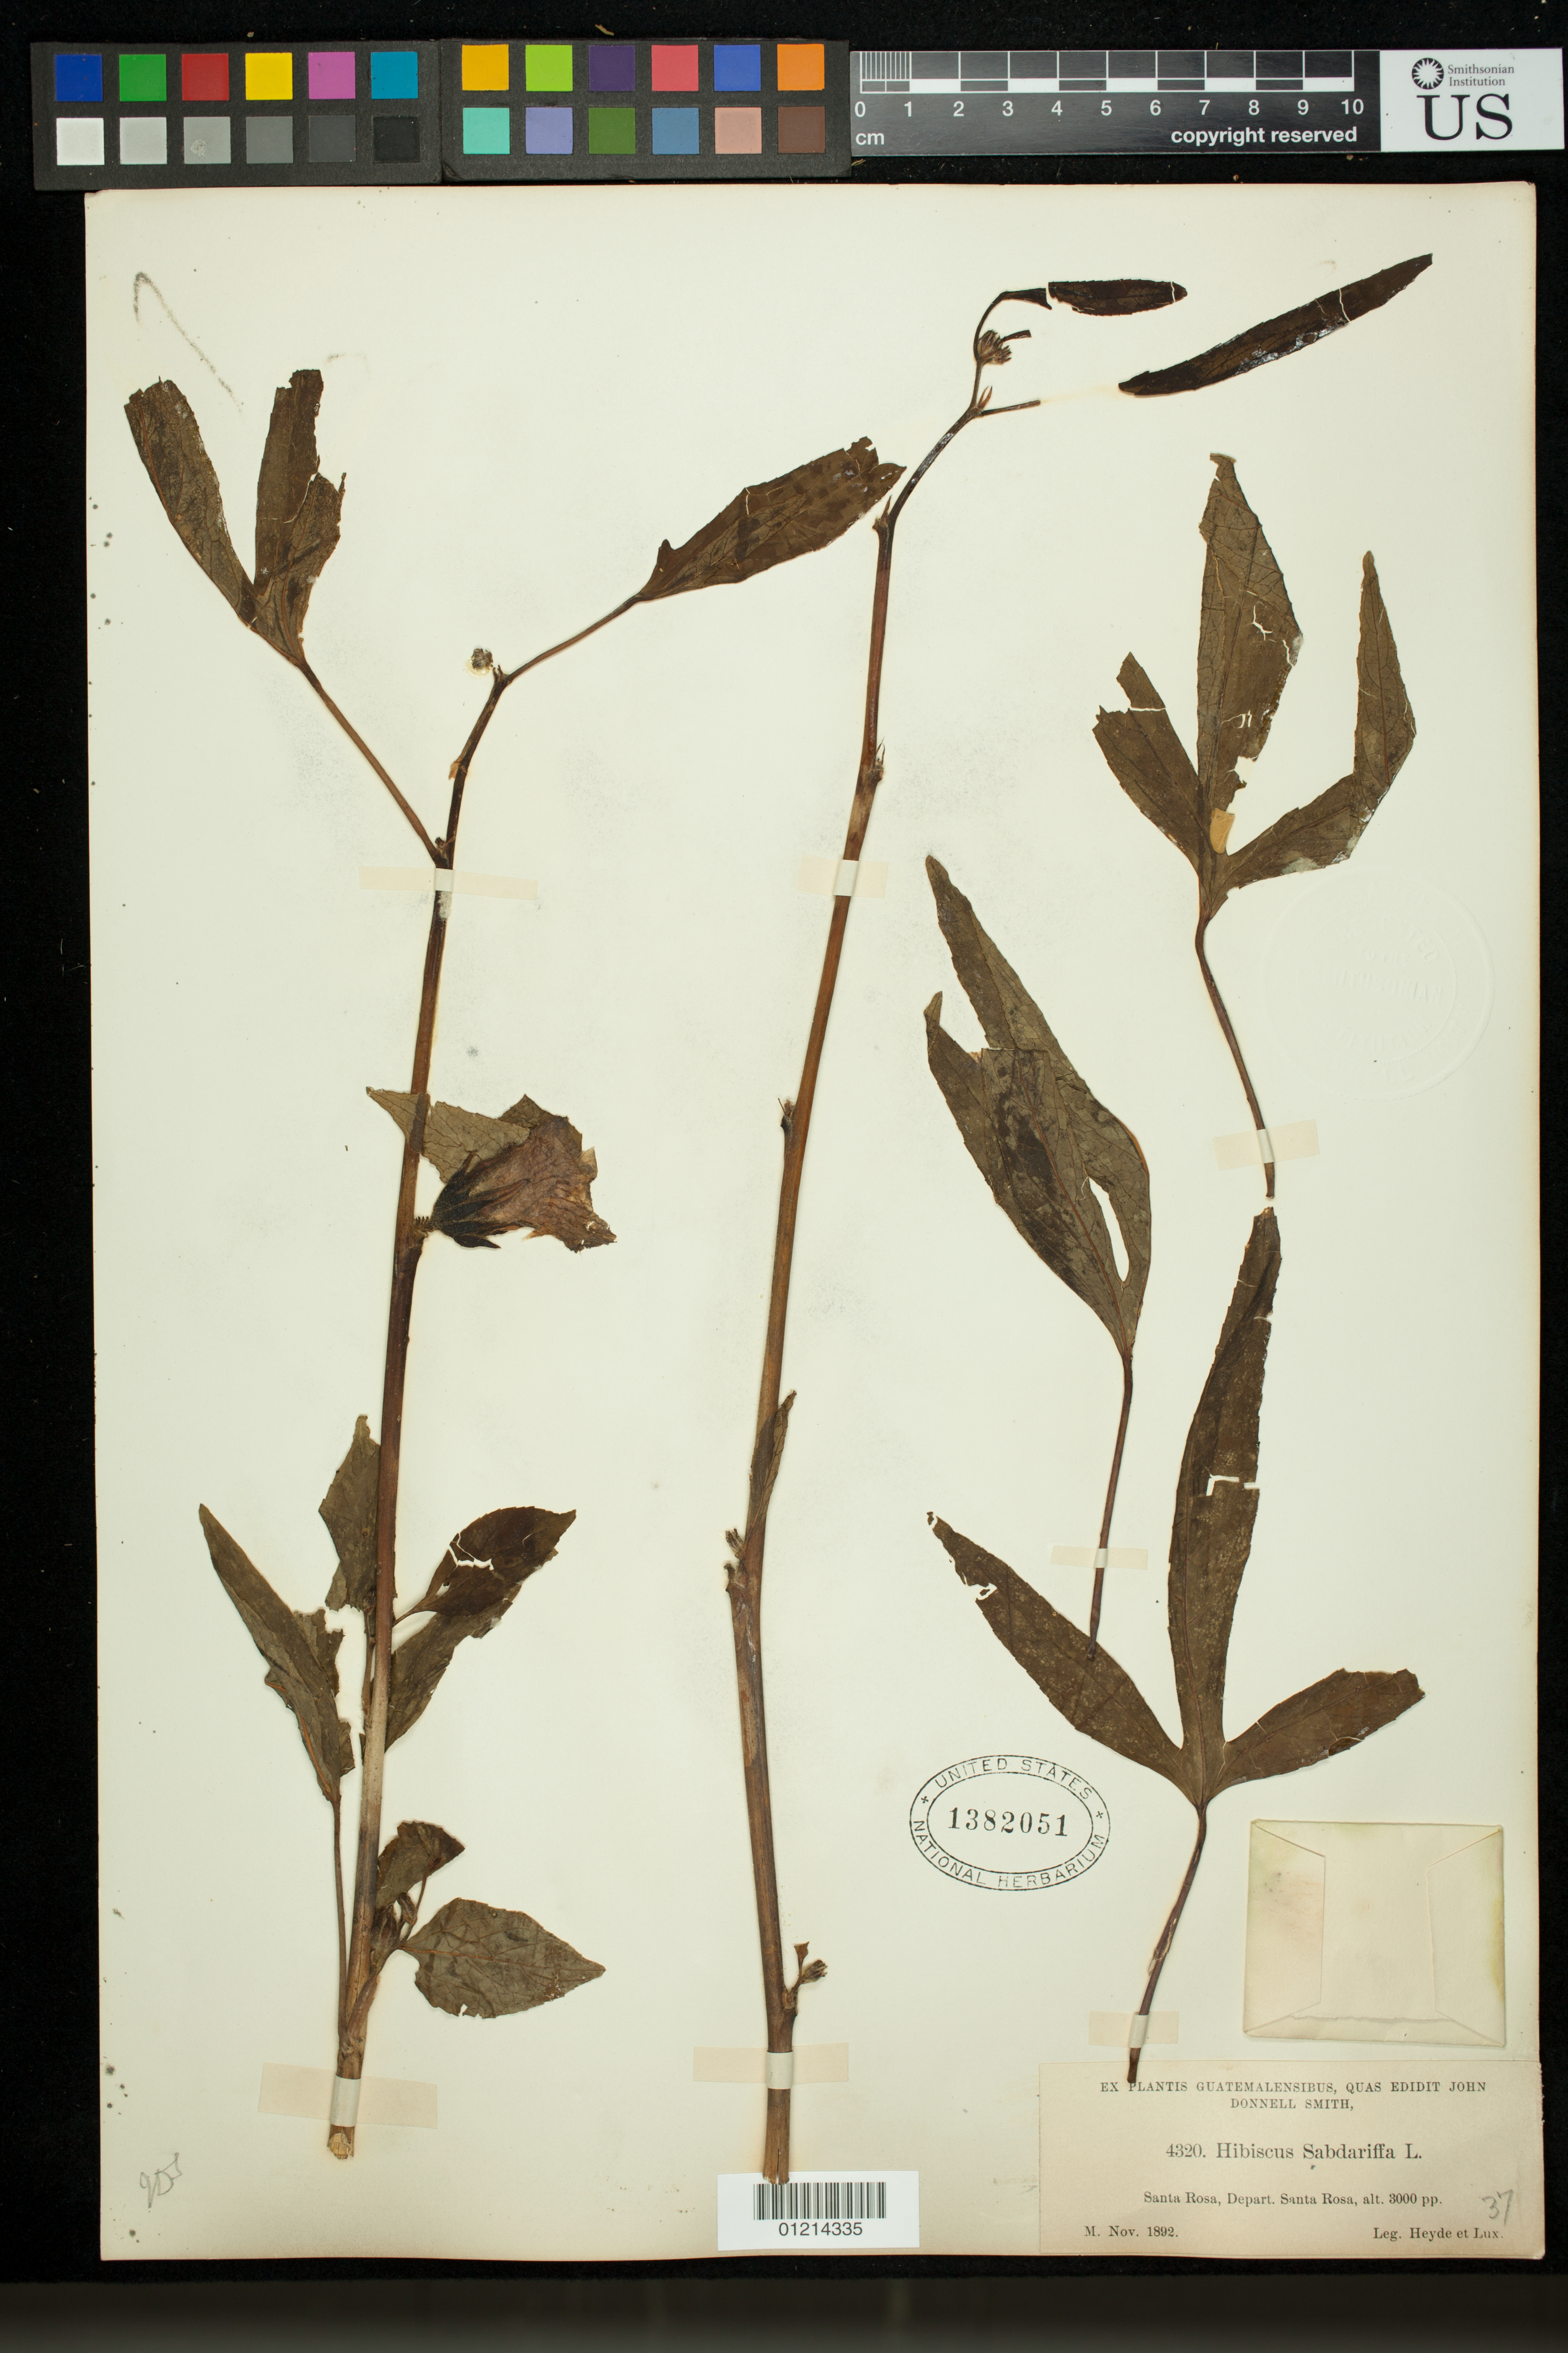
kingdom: Plantae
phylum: Tracheophyta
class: Magnoliopsida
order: Malvales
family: Malvaceae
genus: Sabdariffa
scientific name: Sabdariffa gossypiifolia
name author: (Mill.) M.M. Hanes & R.L. Barrett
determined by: Dorr, Laurence J., Curator (BOT), Smithsonian Institution - National Museum of Natural History (UNITED STATES)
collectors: E. T. Heyde & E. Lux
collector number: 4320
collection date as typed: Nov 1892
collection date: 1892-11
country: Guatemala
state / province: Santa Rosa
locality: Santa Rosa, Depart. Santa Rosa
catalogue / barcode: US 1382051